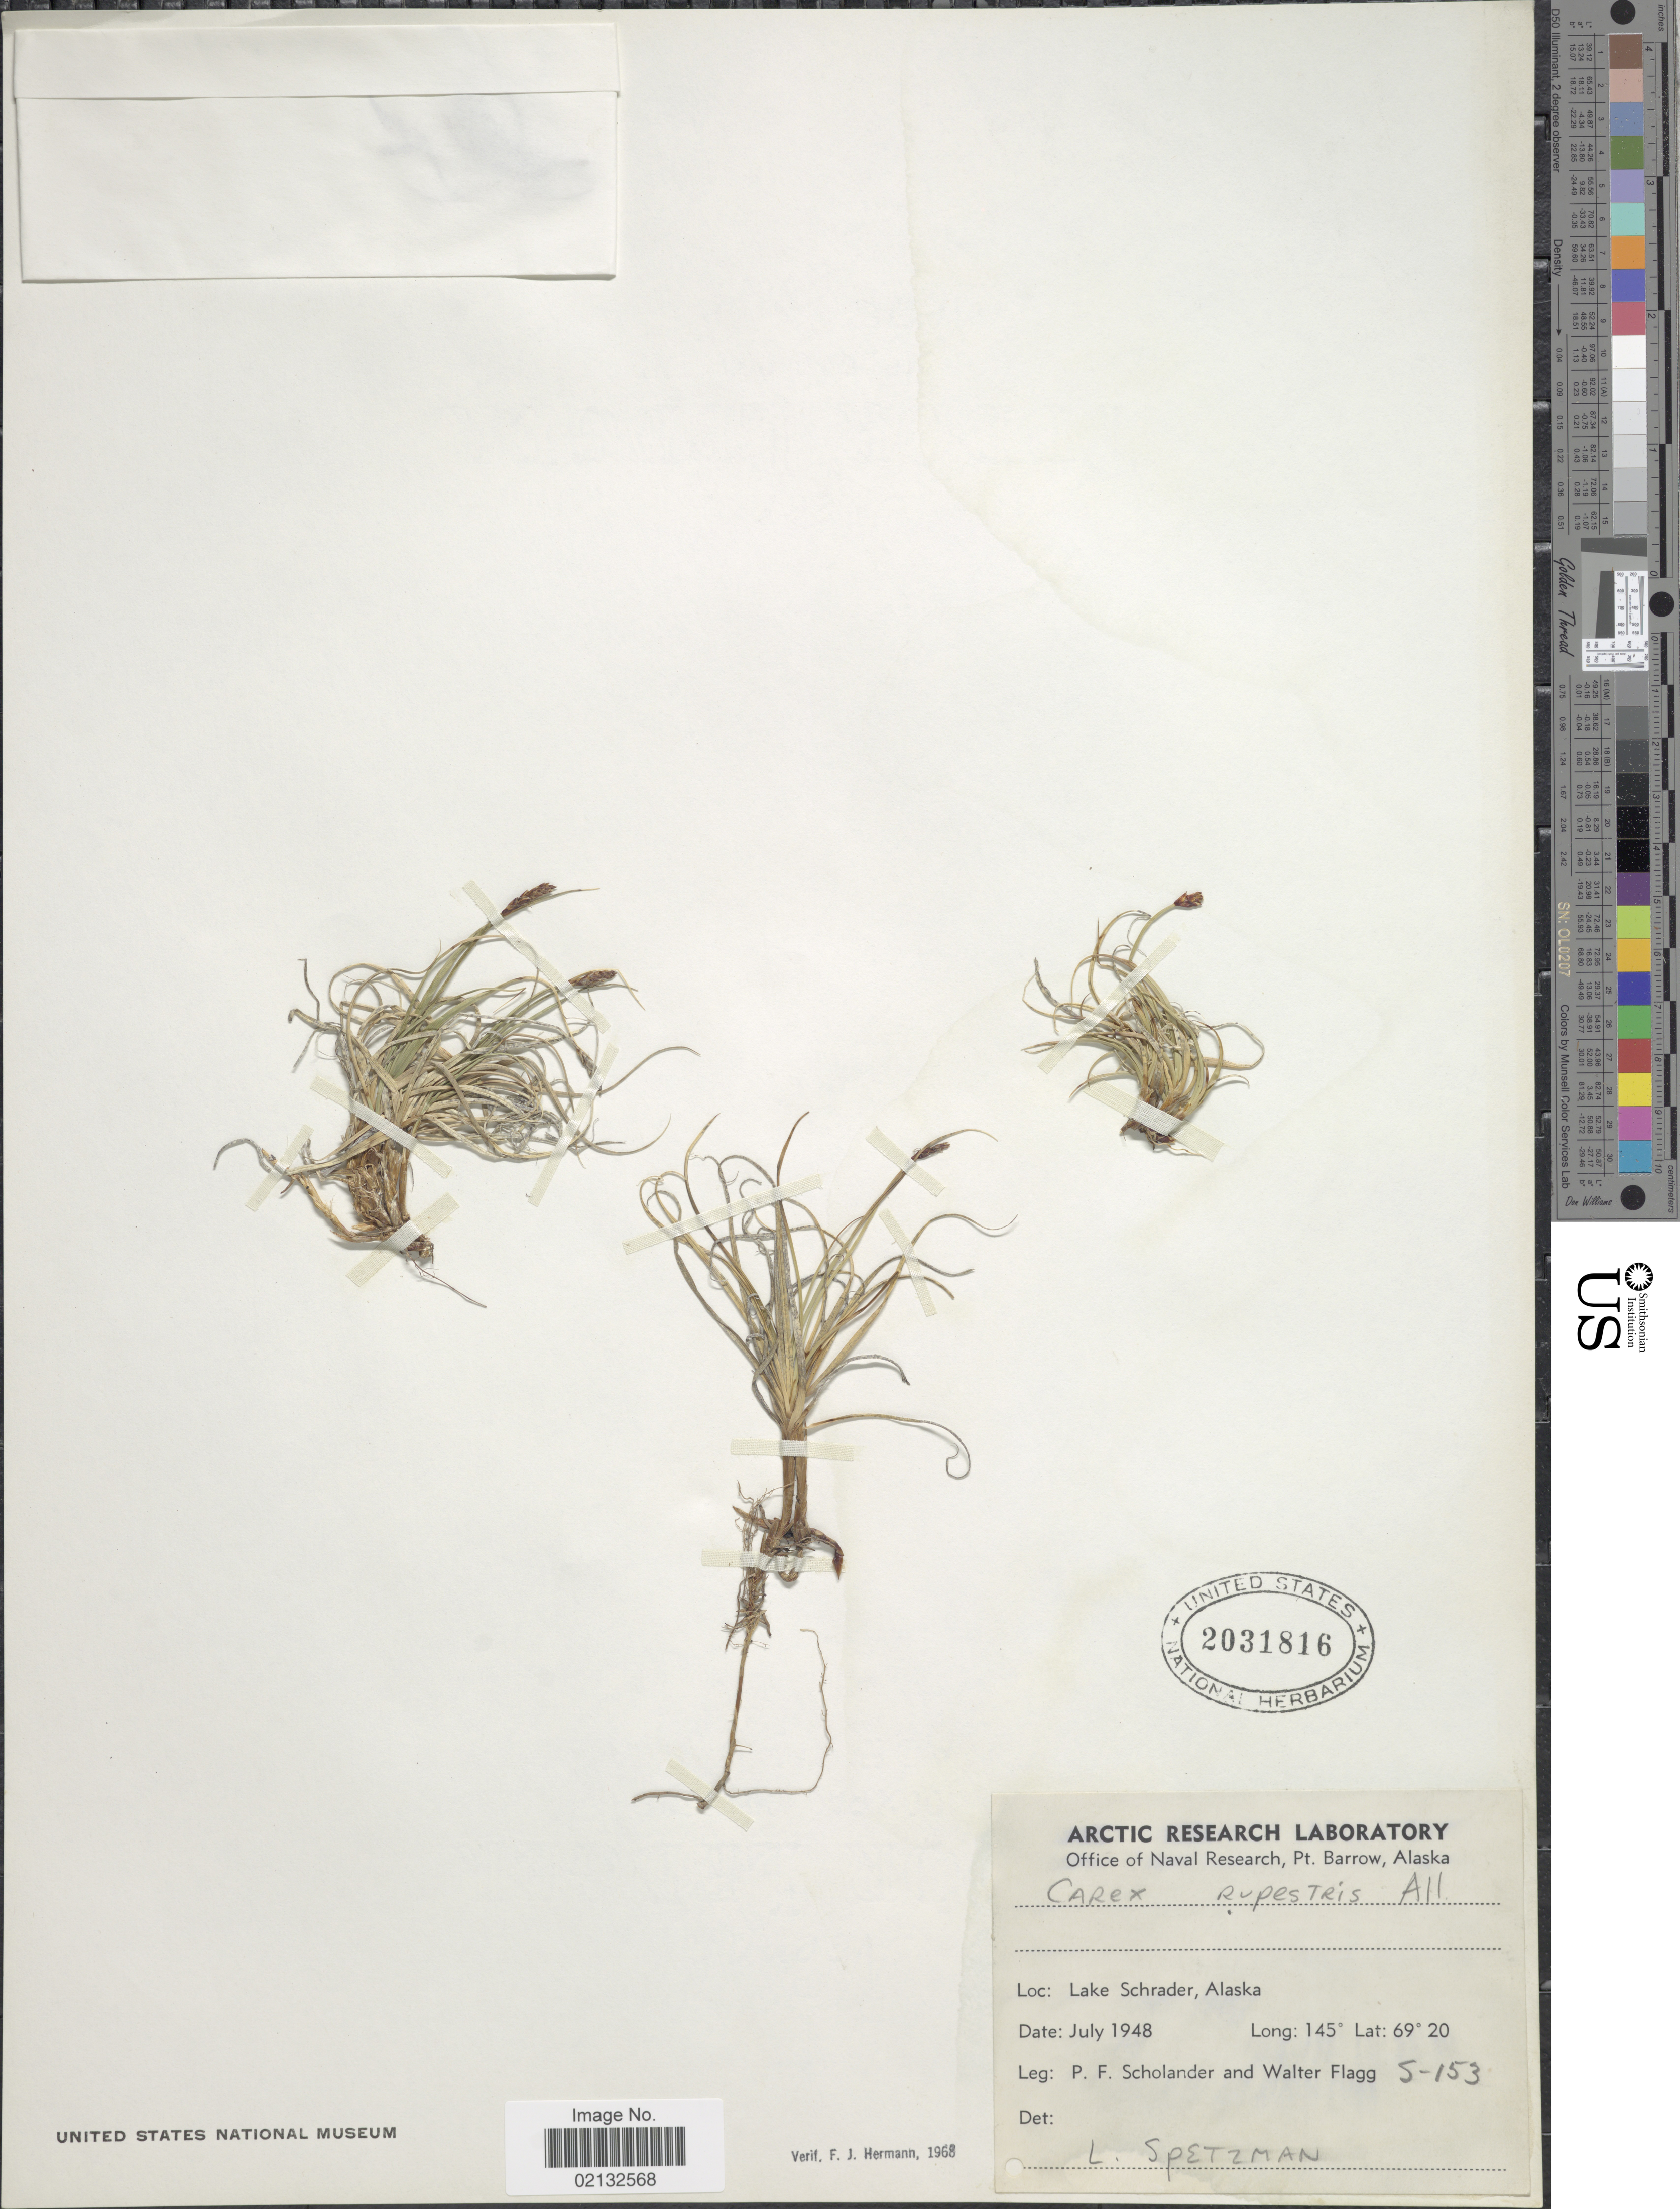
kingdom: Plantae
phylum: Tracheophyta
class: Liliopsida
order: Poales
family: Cyperaceae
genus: Carex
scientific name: Carex rupestris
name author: All.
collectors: P. Scholander & W. Flagg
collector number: S-153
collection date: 1948-07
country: United States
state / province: Alaska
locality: Lake Schrader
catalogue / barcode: US 2031816